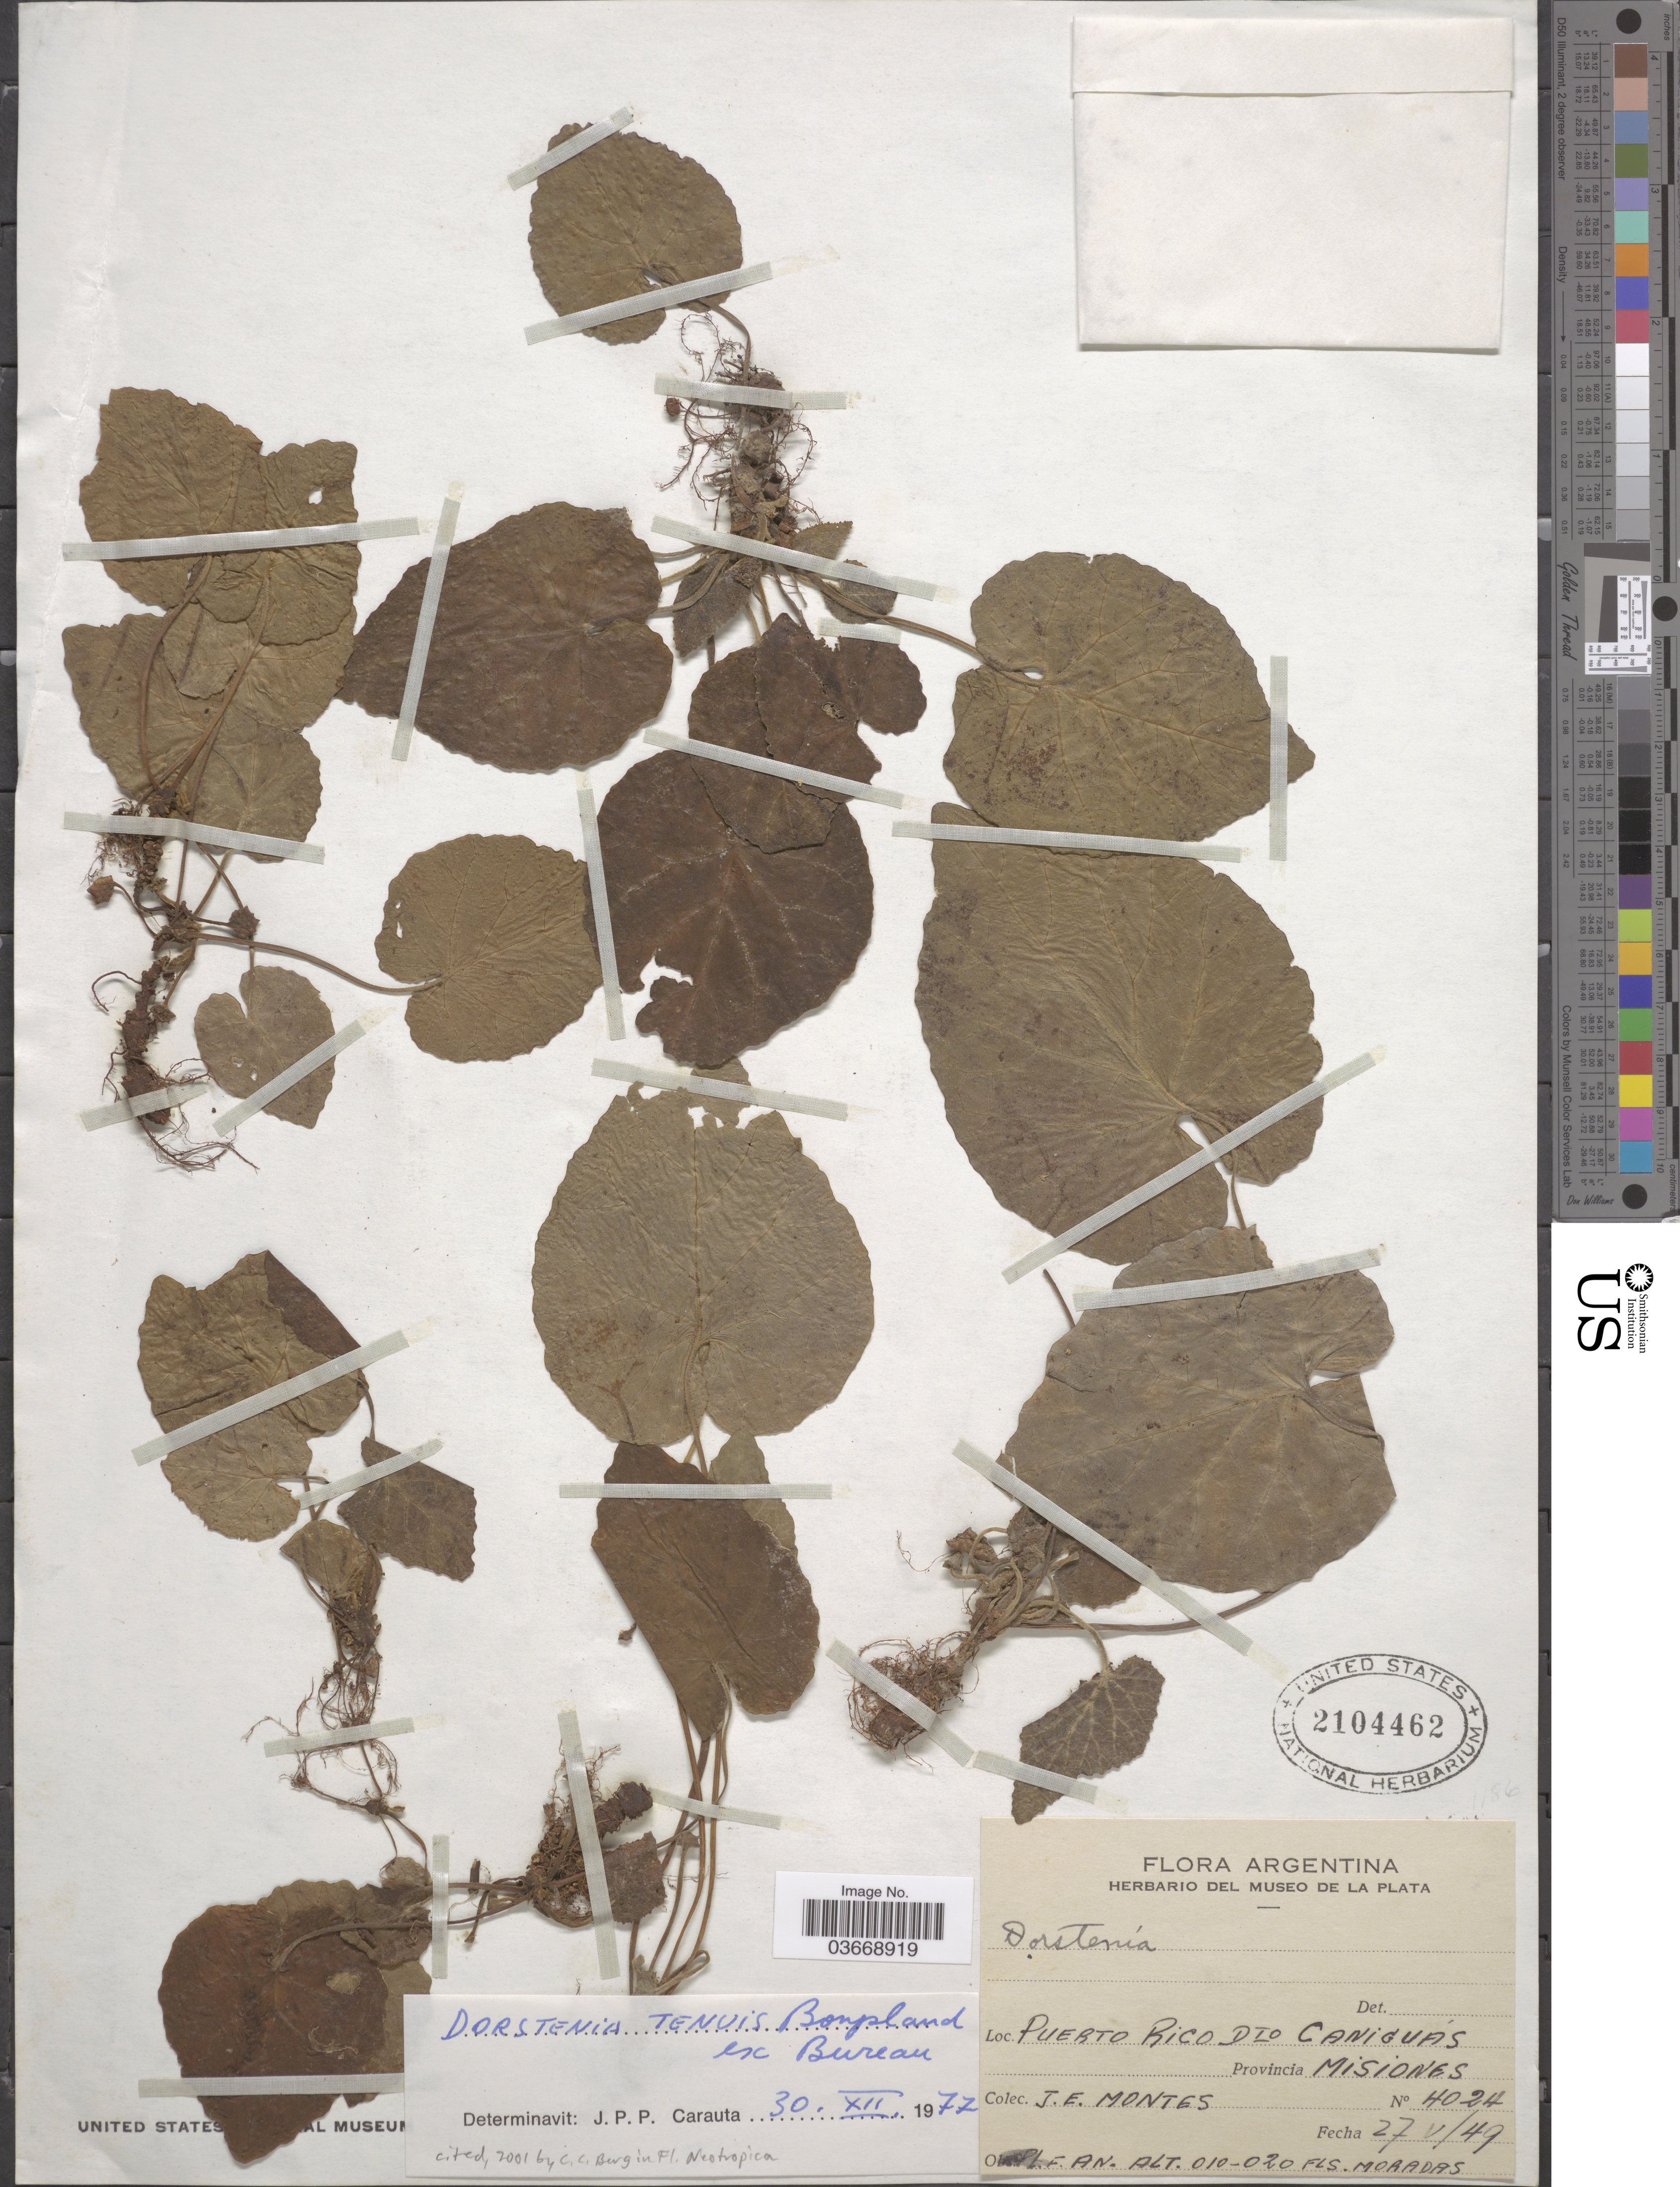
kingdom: Plantae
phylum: Tracheophyta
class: Magnoliopsida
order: Rosales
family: Moraceae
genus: Dorstenia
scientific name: Dorstenia tenuis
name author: Bonpl. ex Bureau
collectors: J. E. Montes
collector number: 4024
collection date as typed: Transcribed d/m/y: 27/5/49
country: Argentina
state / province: Misiones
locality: Puerto Rico Dio Caniguas.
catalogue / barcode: US 2104462